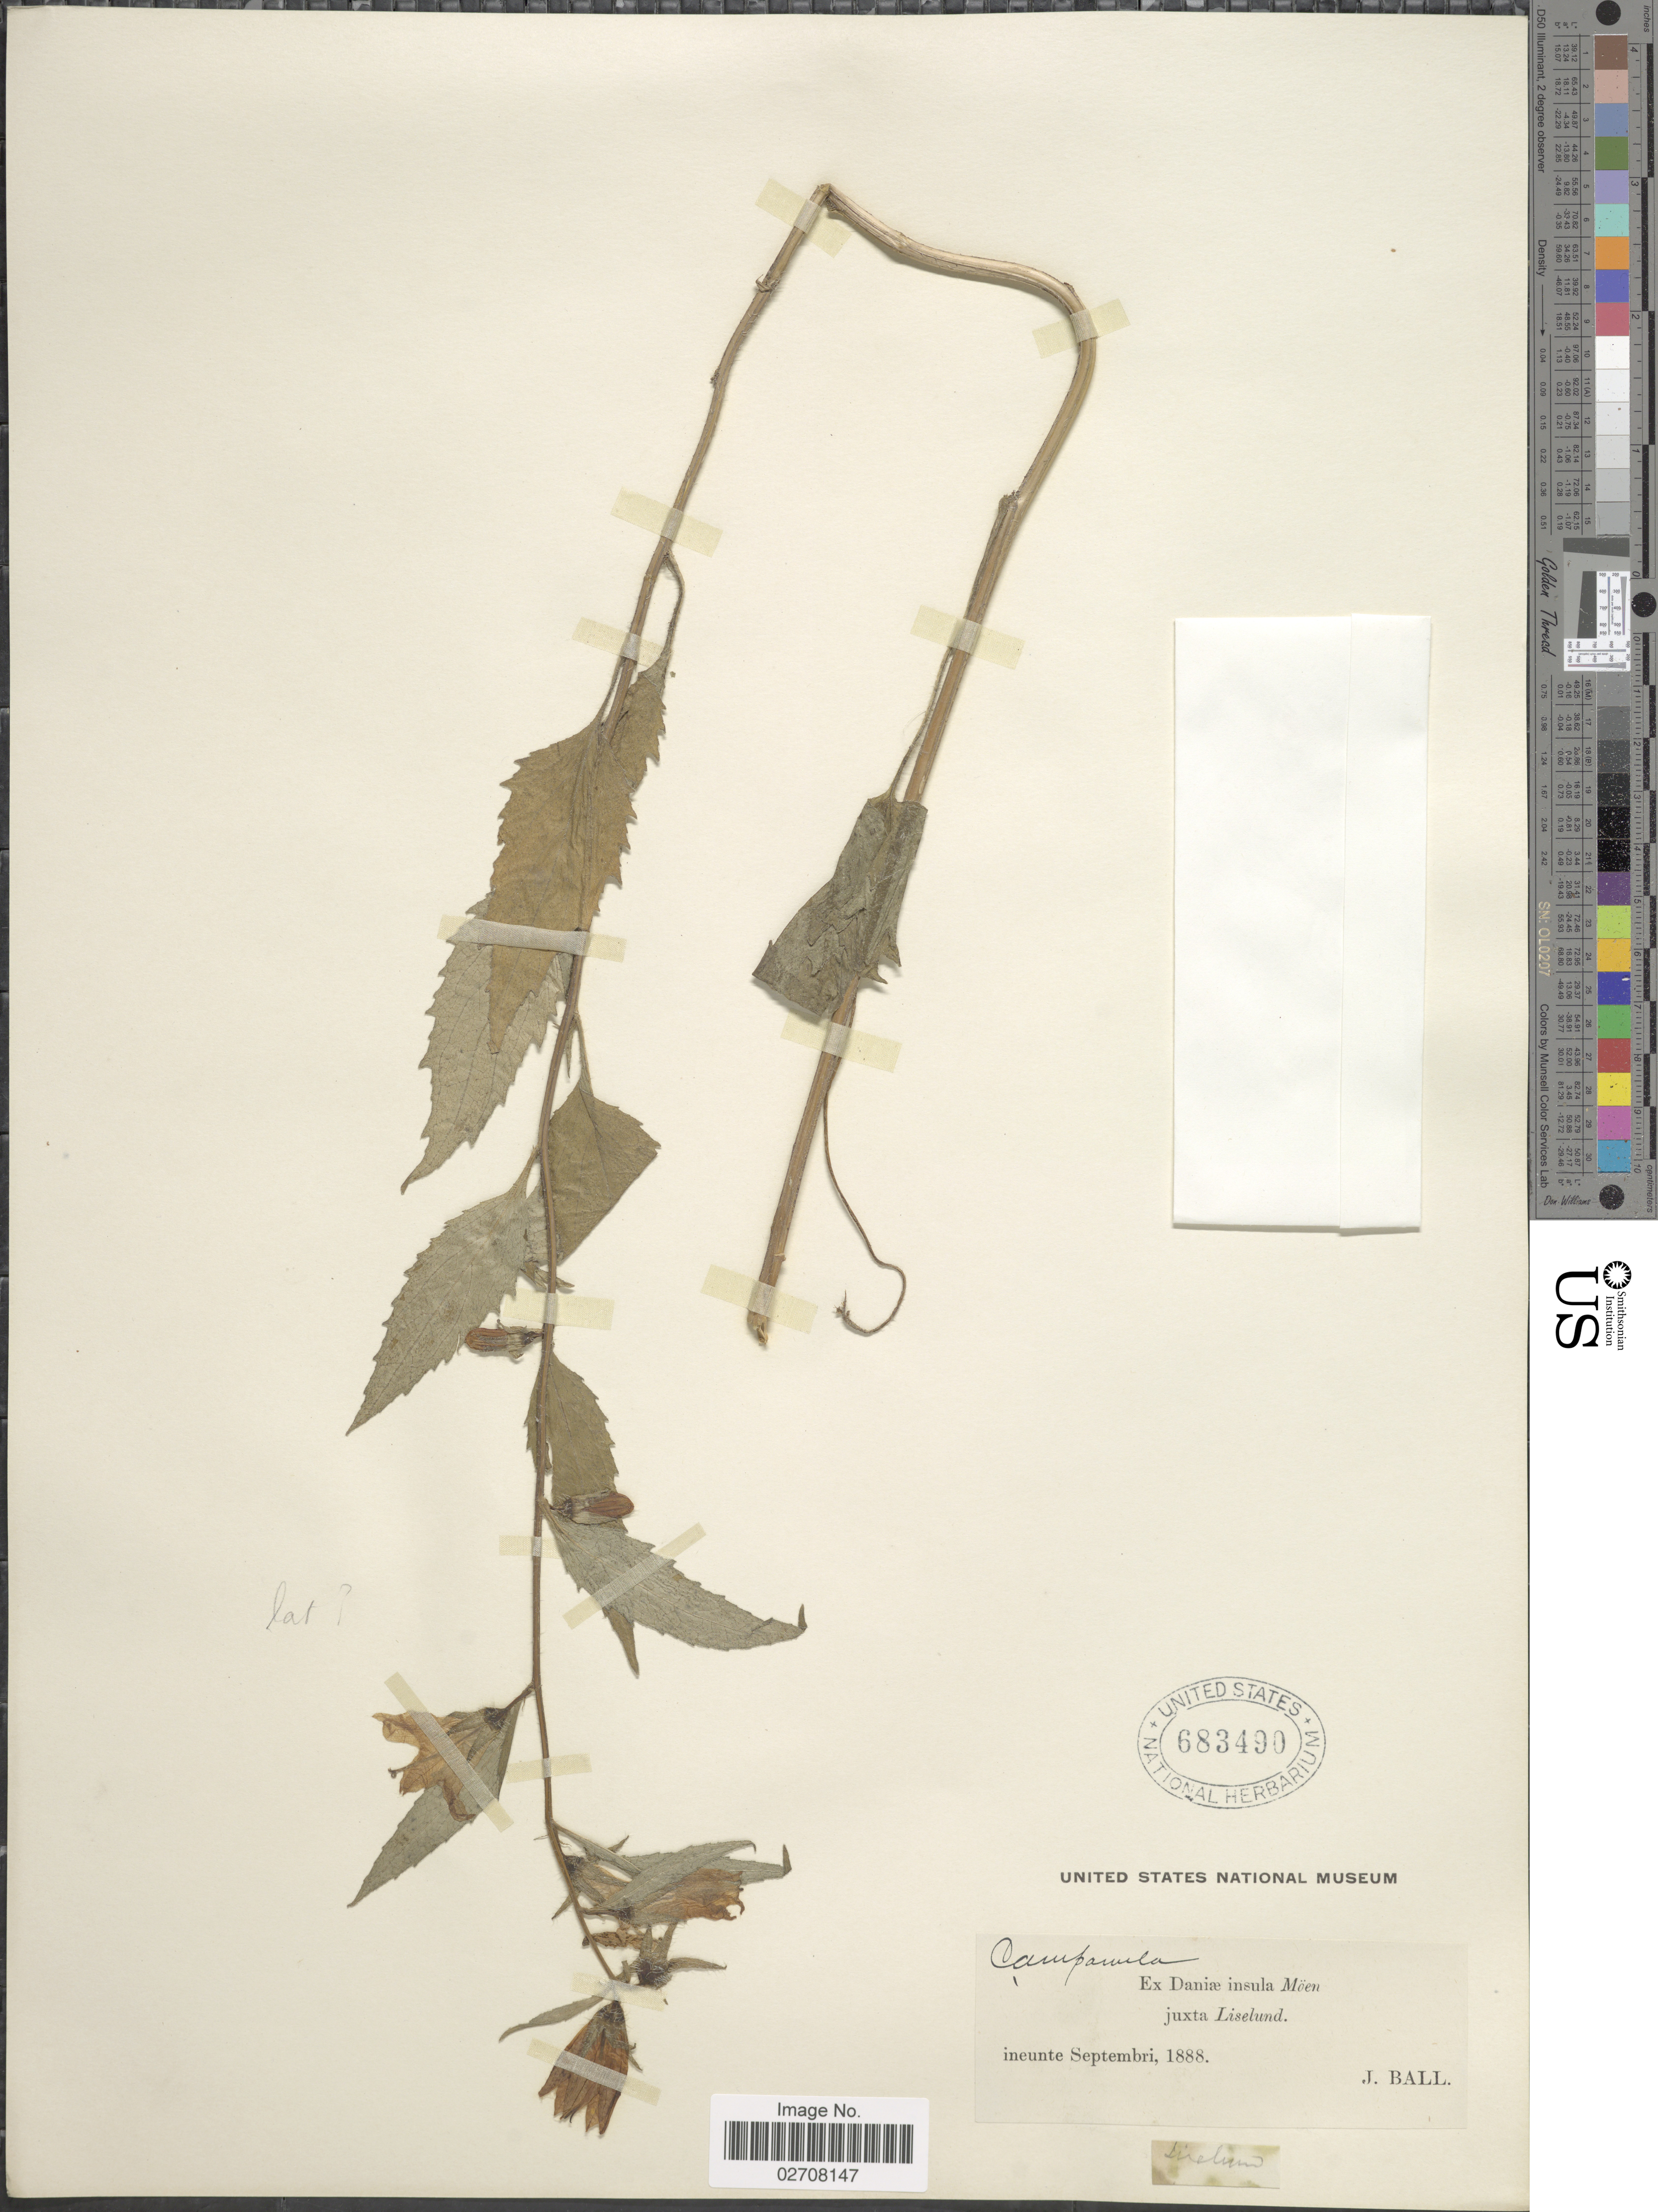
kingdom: Plantae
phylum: Tracheophyta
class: Magnoliopsida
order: Asterales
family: Campanulaceae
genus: Campanula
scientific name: Campanula trachelium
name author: L.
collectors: J. Ball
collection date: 1888-09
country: Denmark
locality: Daniae insula Möen juxta Liselund.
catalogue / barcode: US 683490